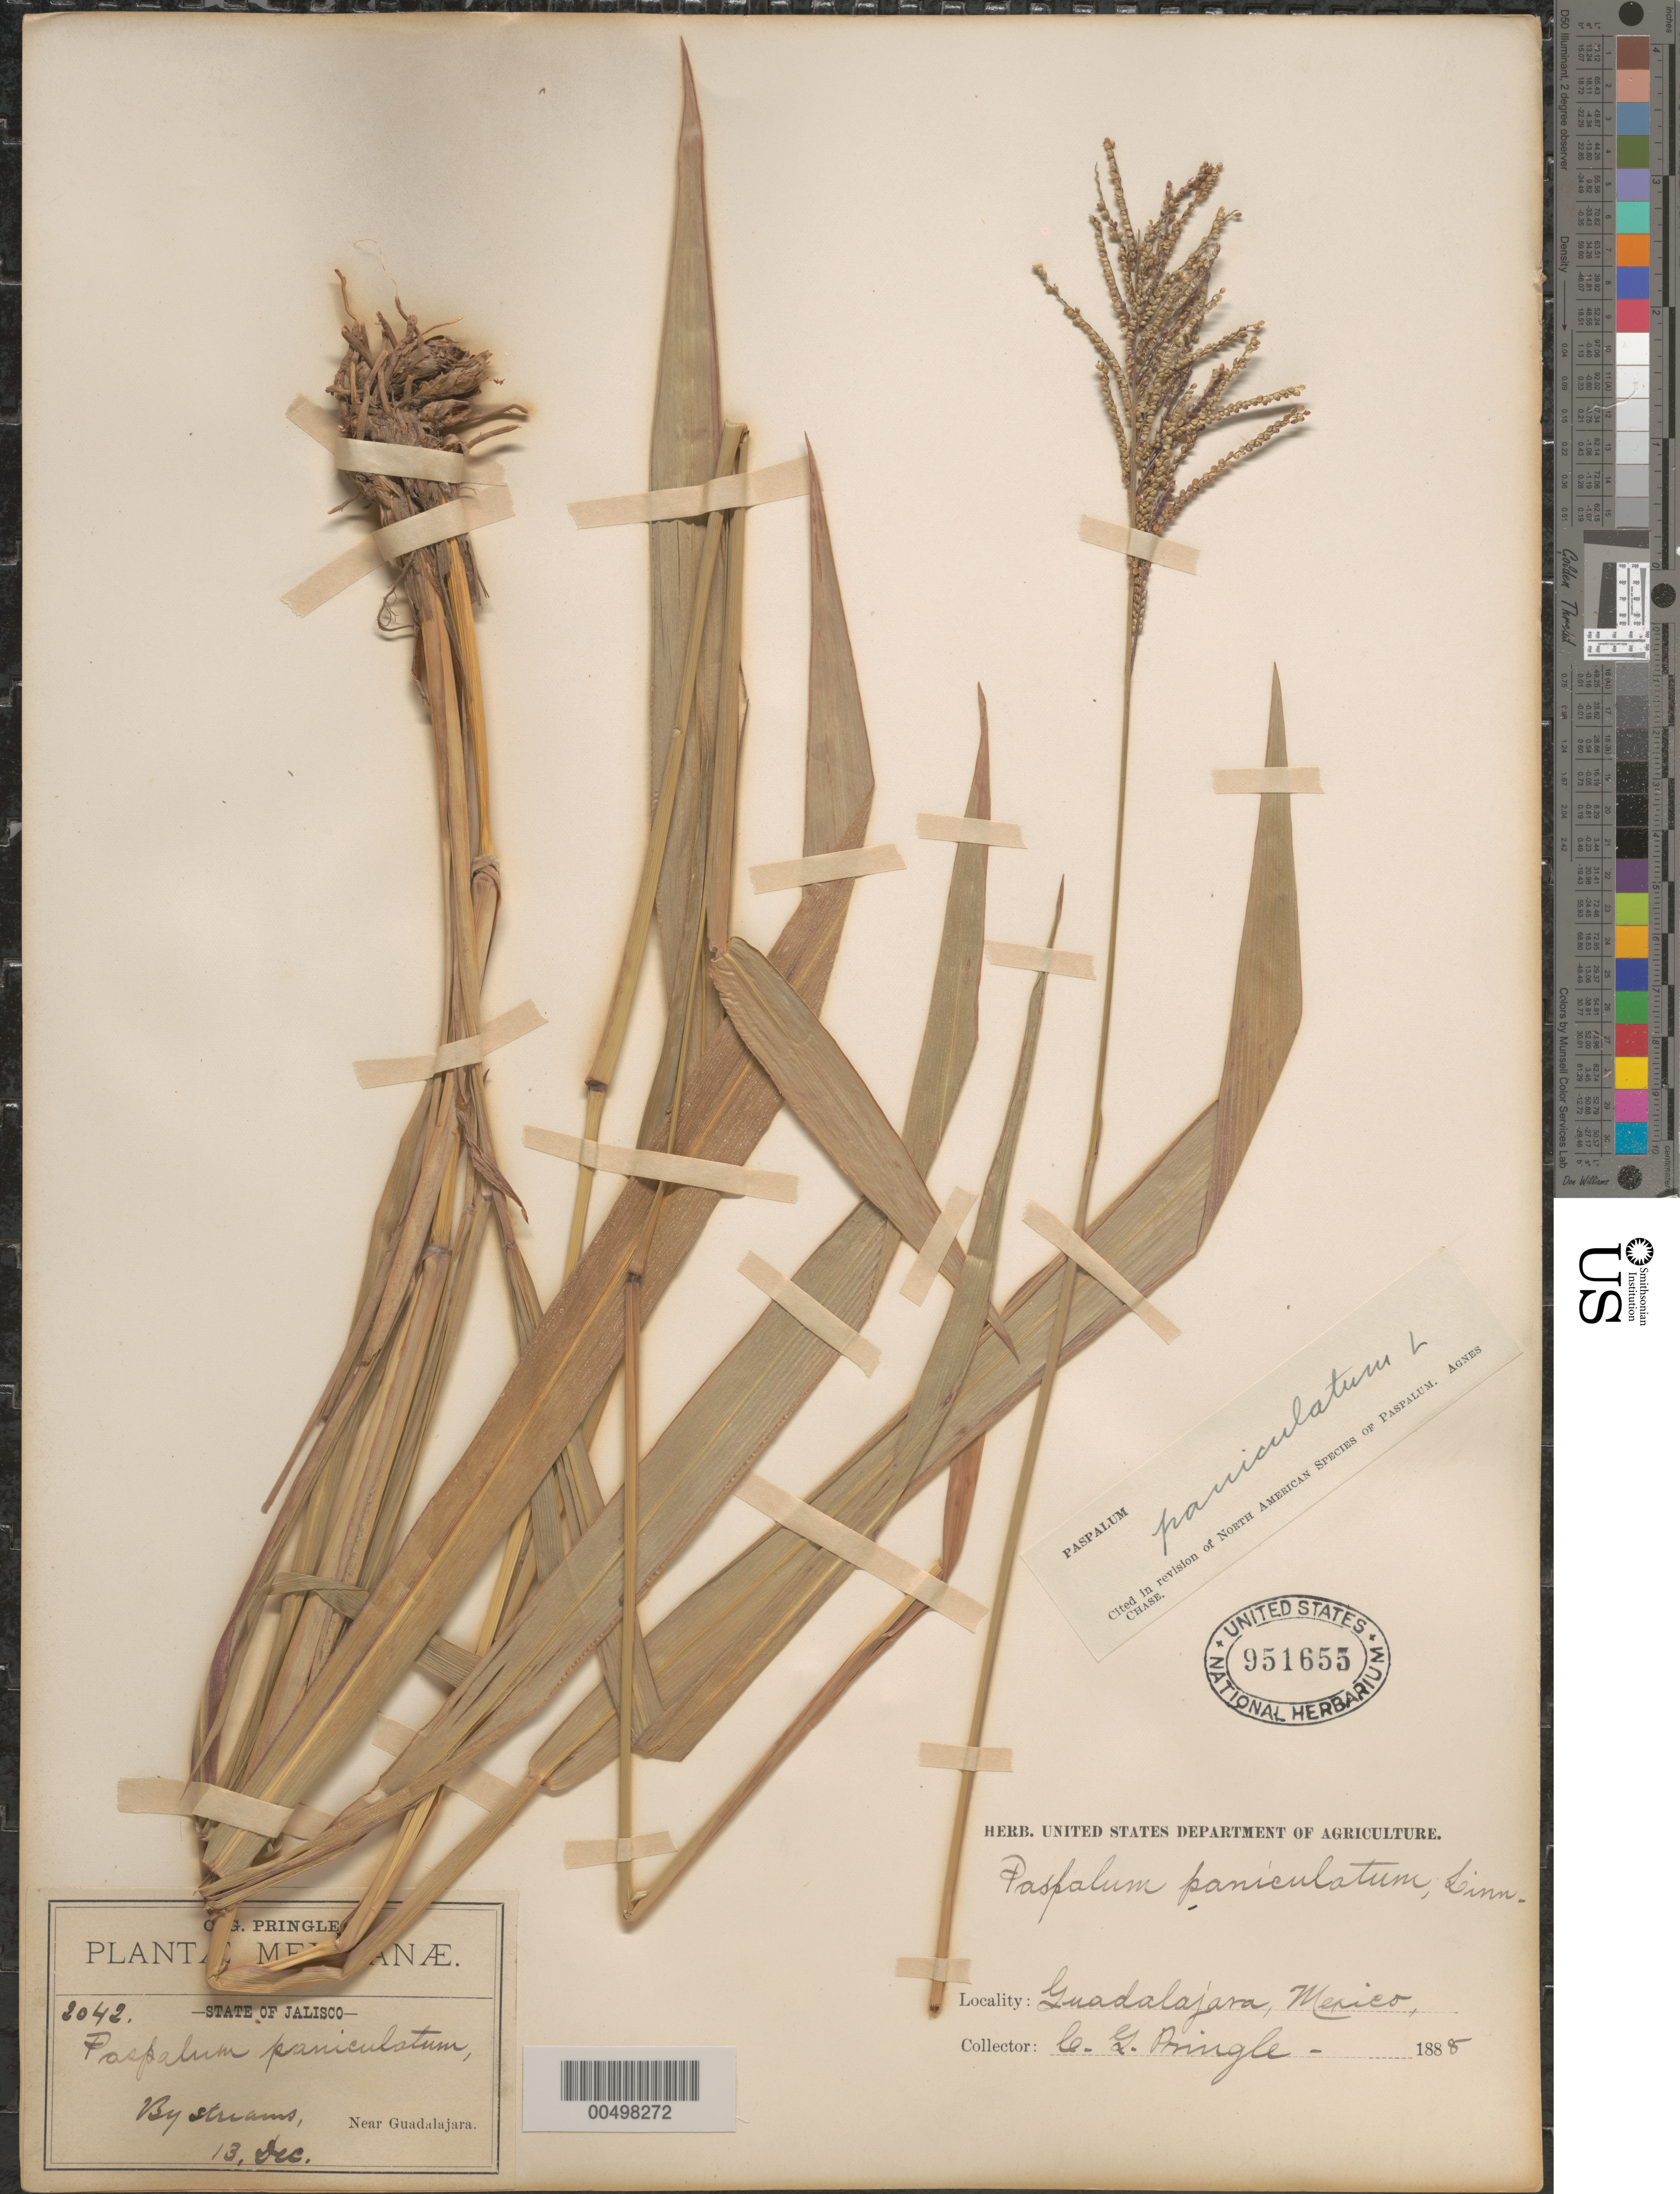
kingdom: Plantae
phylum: Tracheophyta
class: Liliopsida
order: Poales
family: Poaceae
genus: Paspalum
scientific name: Paspalum paniculatum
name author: L.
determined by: Chase, [M.] Agnes, (US)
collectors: C. G. Pringle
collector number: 2042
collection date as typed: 13 Dec 1885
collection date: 1885-12-13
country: Mexico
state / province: Jalisco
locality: Near Guadalajara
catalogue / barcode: US 951655